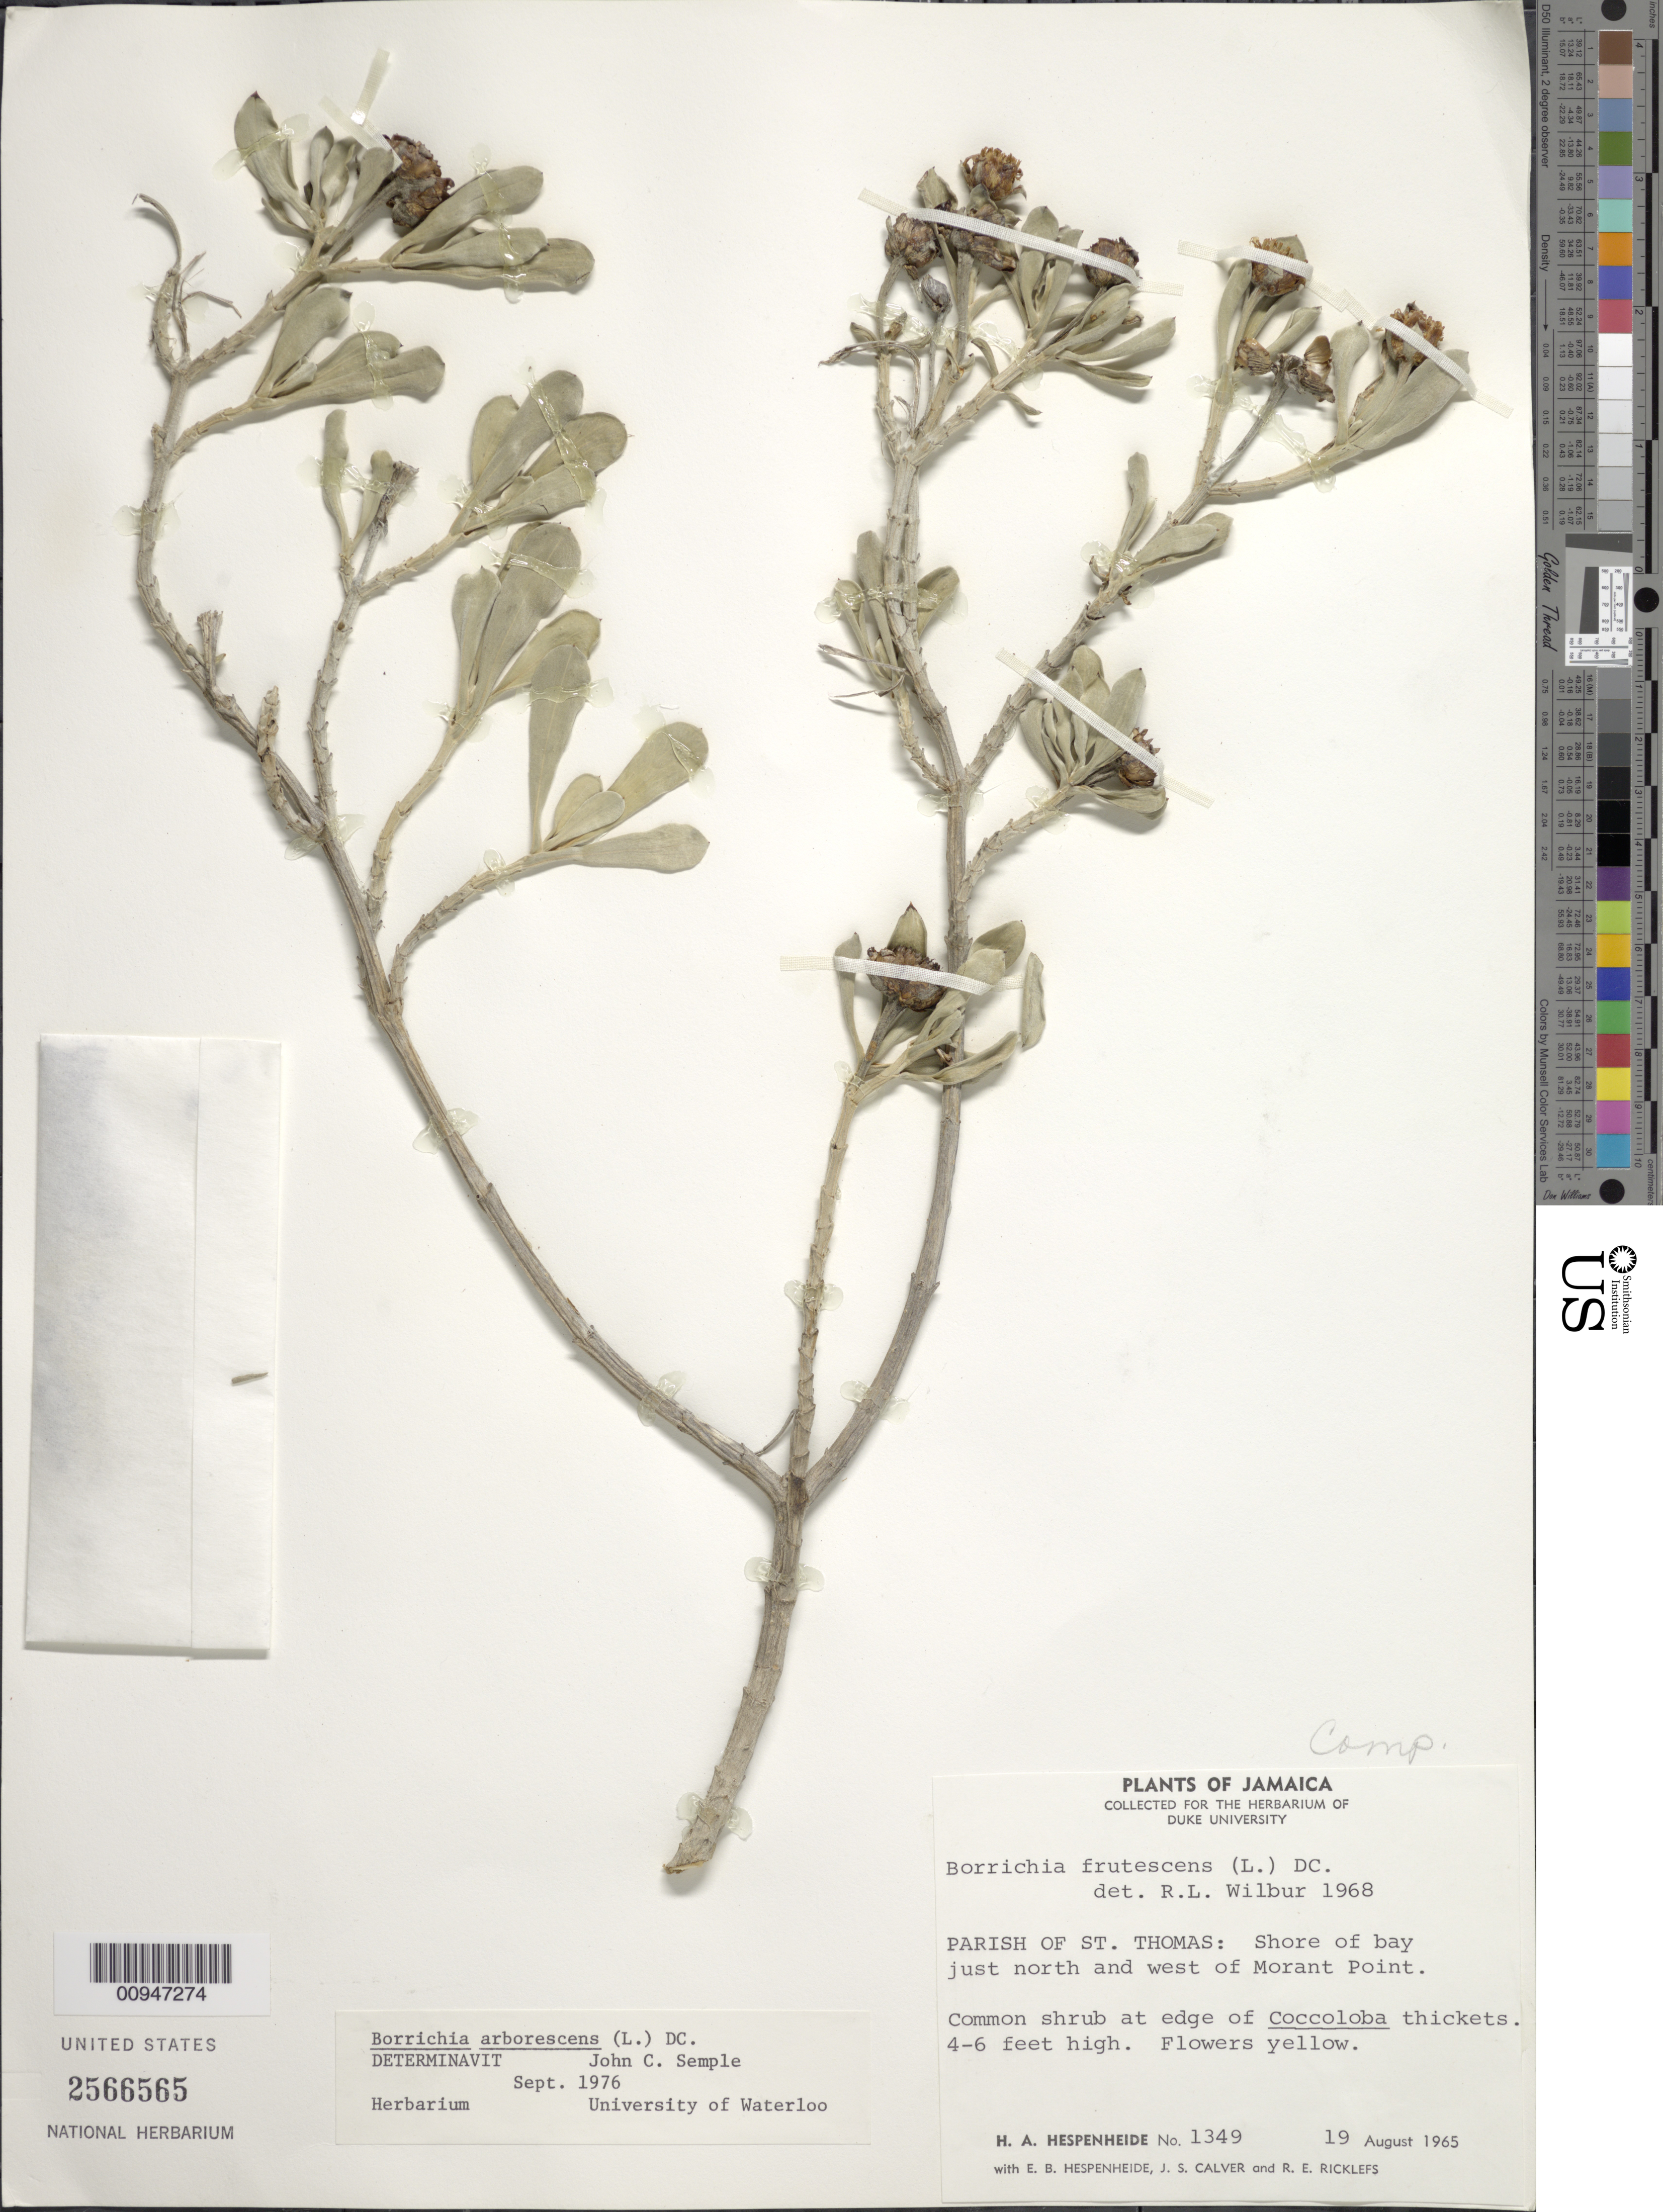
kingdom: Plantae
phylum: Tracheophyta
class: Magnoliopsida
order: Asterales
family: Asteraceae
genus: Borrichia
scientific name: Borrichia arborescens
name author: (L.) DC.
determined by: Semple, J. C.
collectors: H. A. Hespenheide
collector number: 1349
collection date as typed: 19 Aug 1965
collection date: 1965-08-19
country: Jamaica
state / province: Saint Thomas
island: Jamaica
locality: Shore of bay just north and west Morant Point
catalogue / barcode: US 2566565